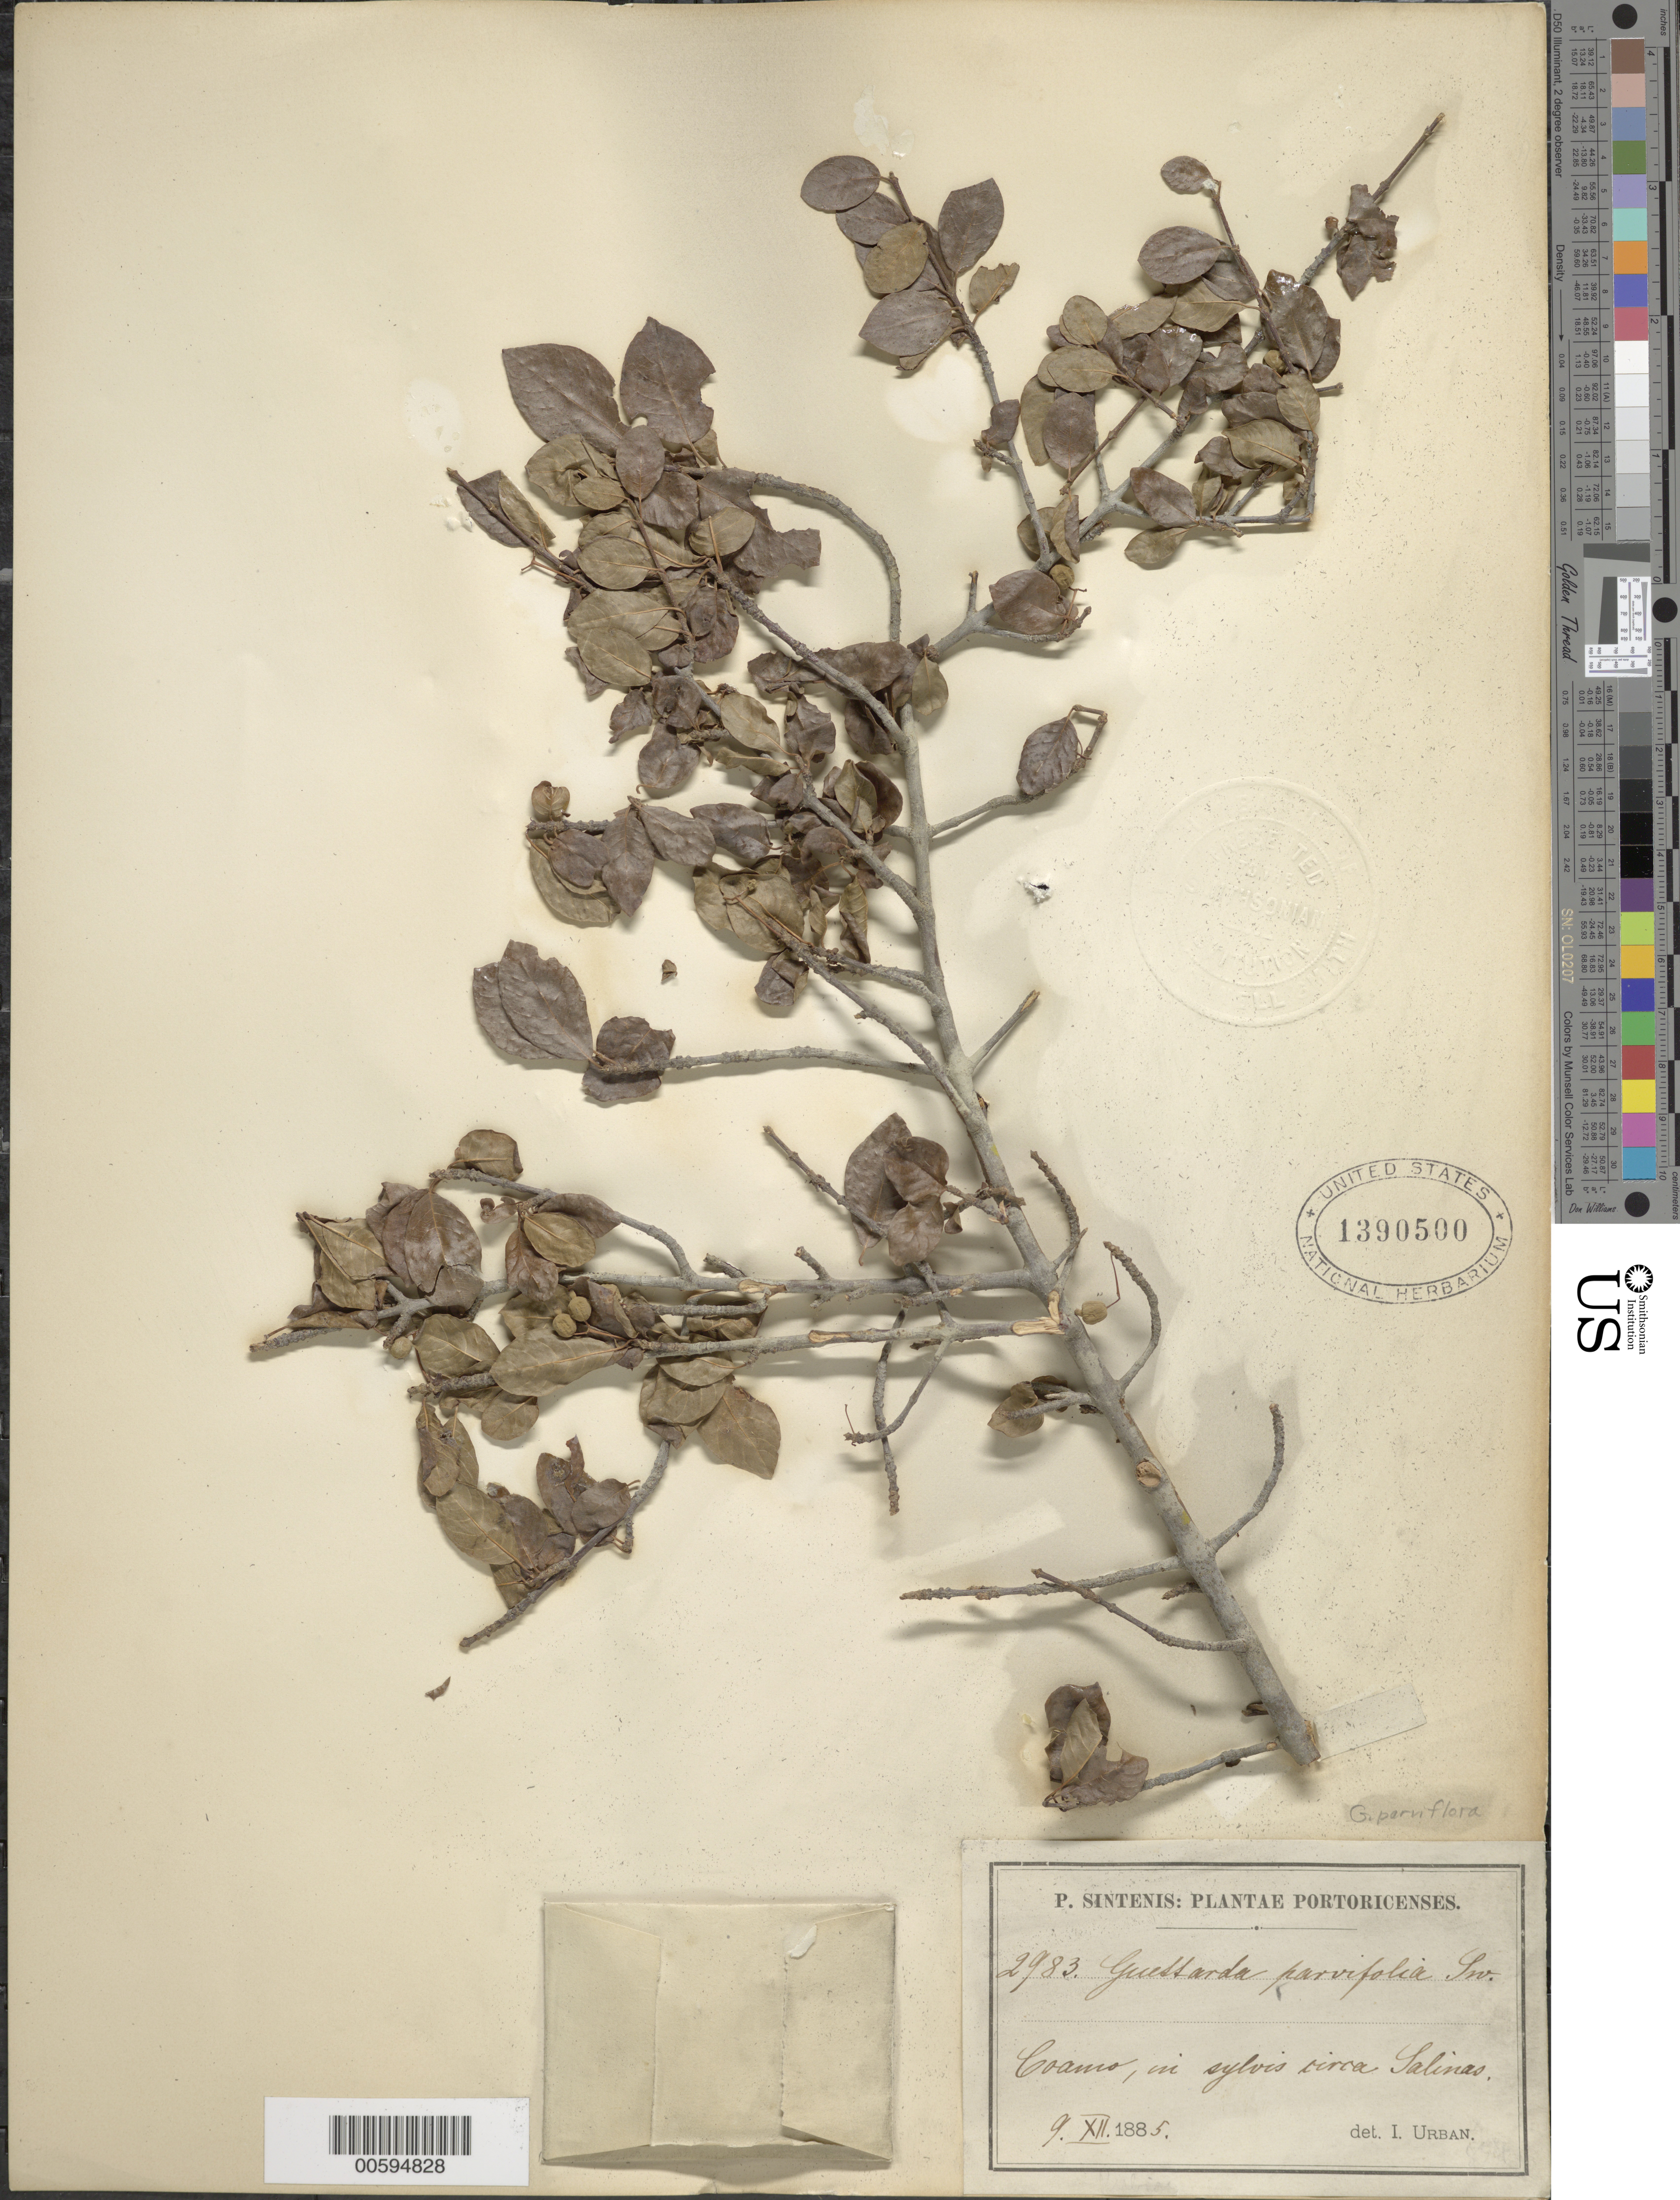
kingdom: Plantae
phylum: Tracheophyta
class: Magnoliopsida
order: Gentianales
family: Rubiaceae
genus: Guettarda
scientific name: Guettarda odorata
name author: (Jacq.) Lam.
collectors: P. Sintenis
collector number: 2983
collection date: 1885-12-09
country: Puerto Rico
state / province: Salinas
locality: Coanco, in sylvis circa Salinas, Portoricenses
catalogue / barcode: US 1390500